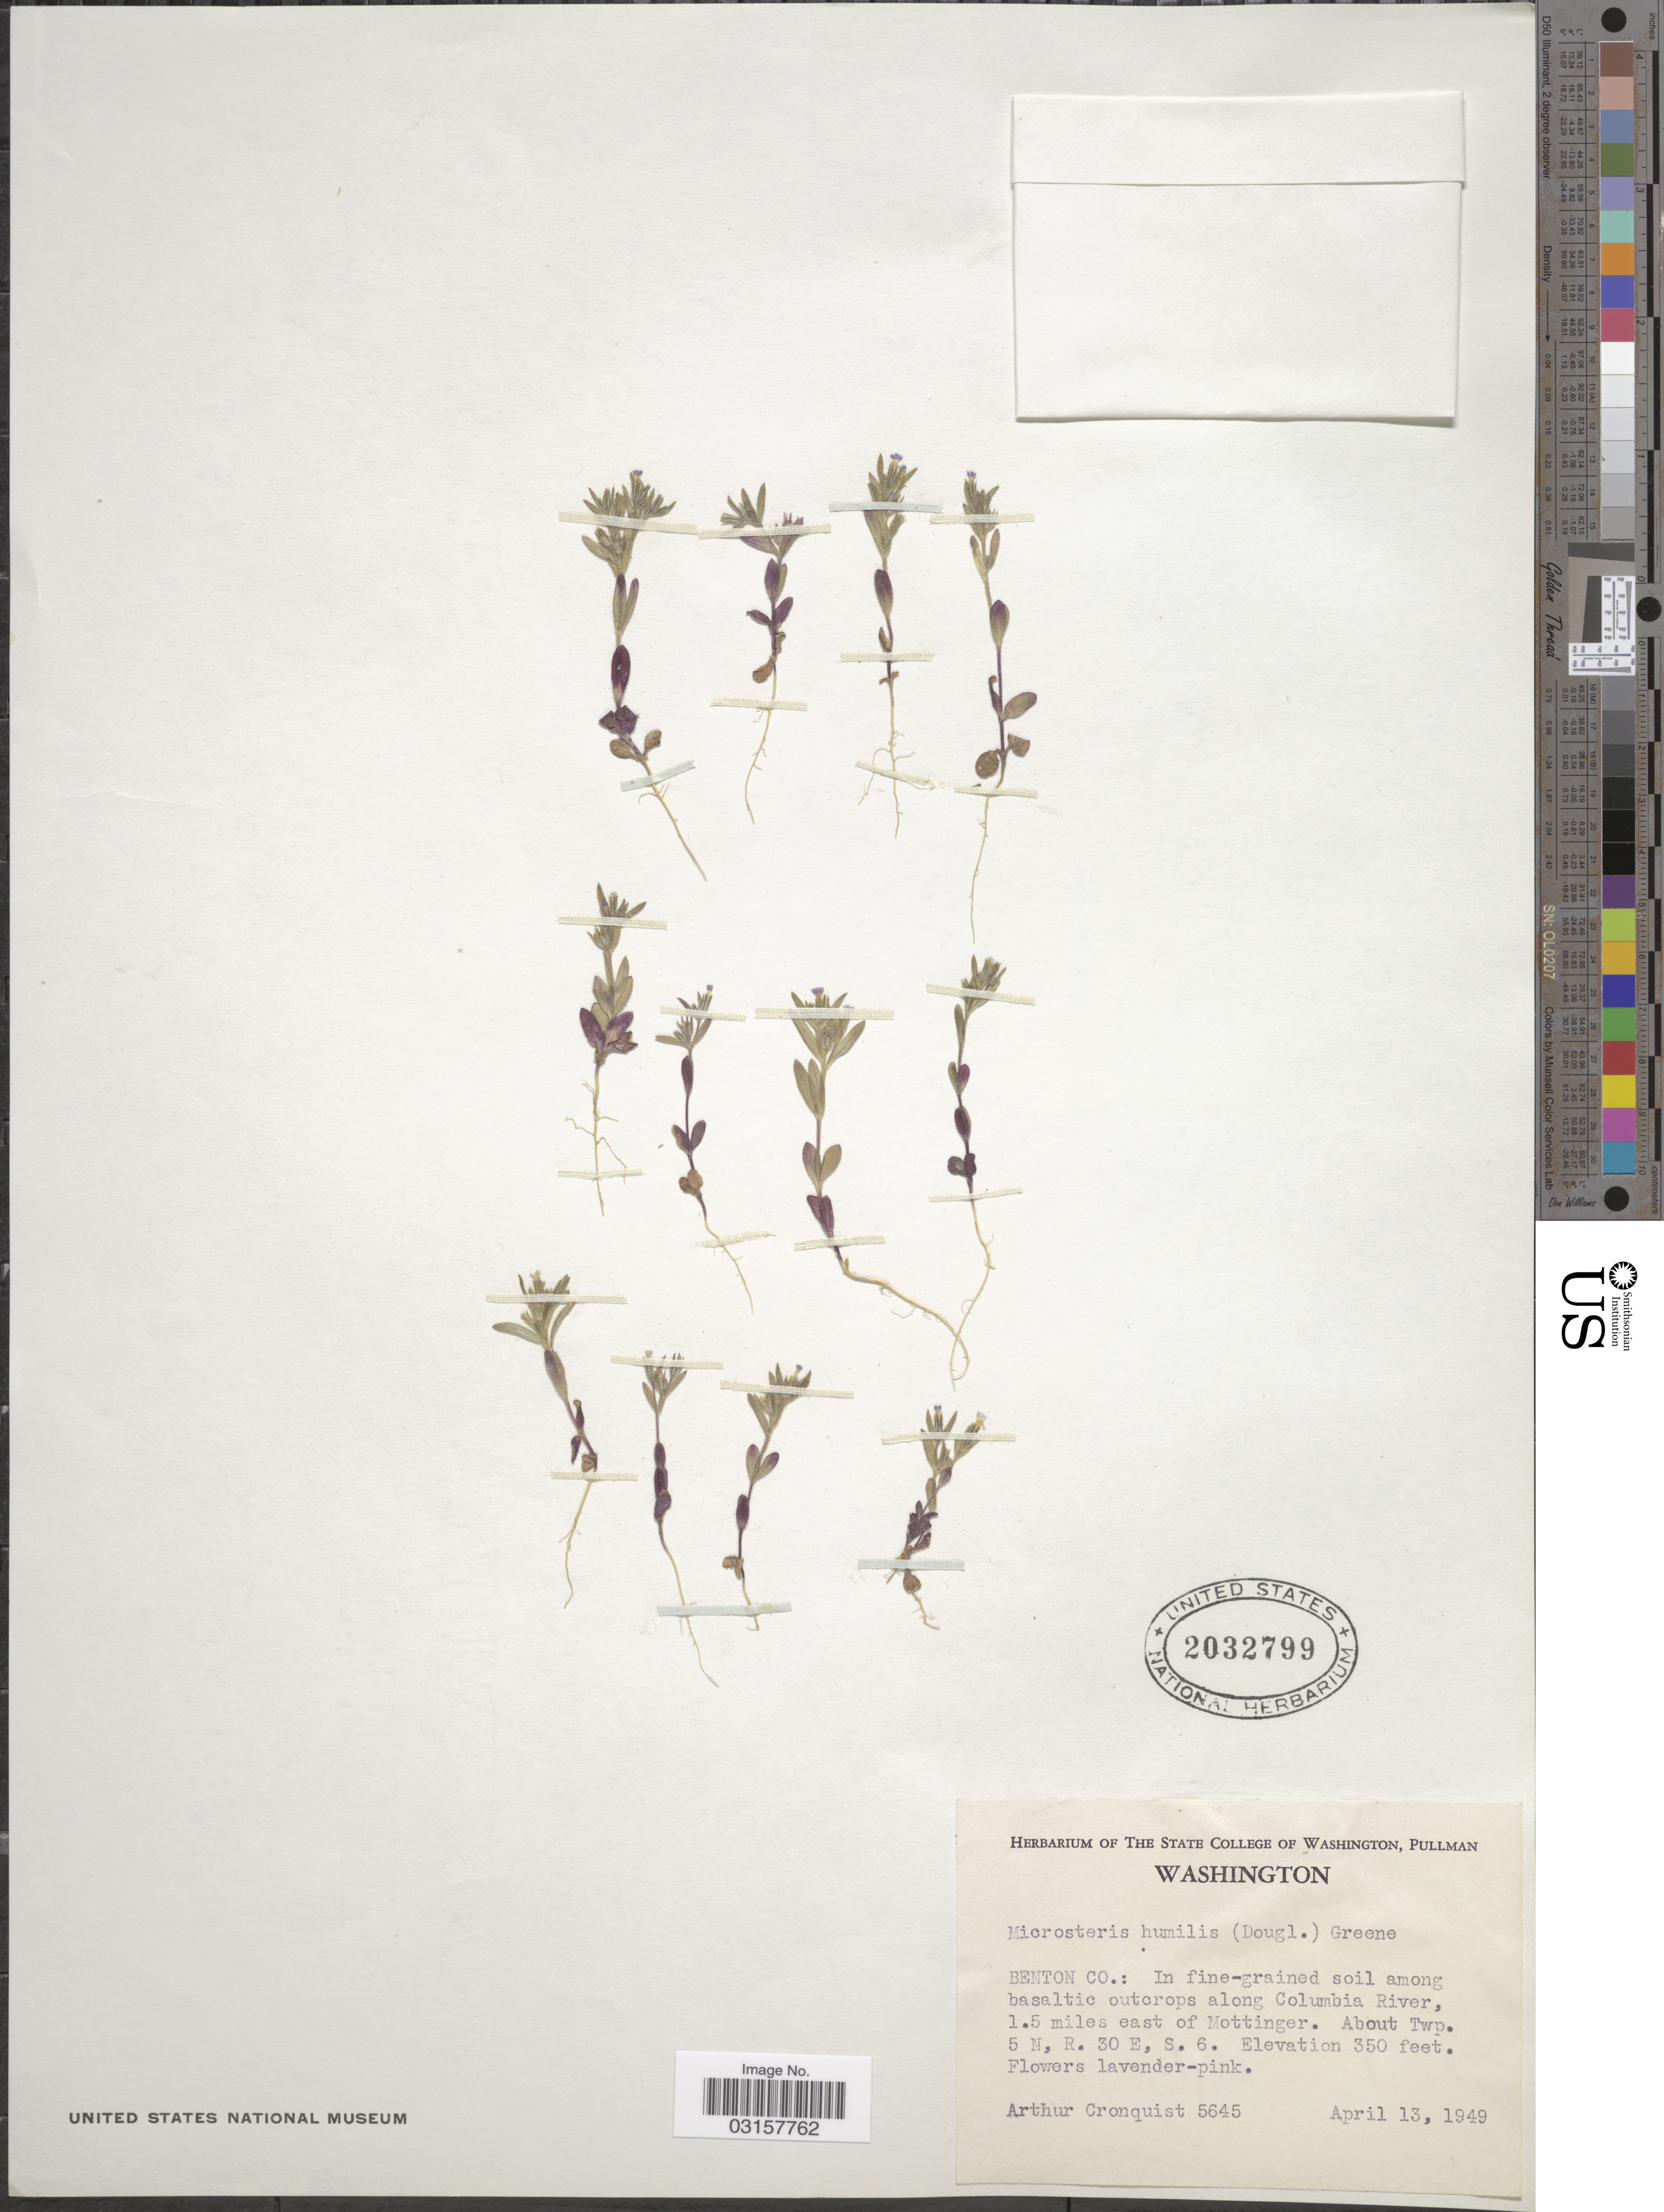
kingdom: Plantae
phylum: Tracheophyta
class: Magnoliopsida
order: Ericales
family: Polemoniaceae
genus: Microsteris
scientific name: Microsteris gracilis var. humilior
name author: (Hook.) Cronquist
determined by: (US) Smithsonian Institution - National Museum of Natural History - Department of Botany (UNITED STATES)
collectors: A. J. Cronquist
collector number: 5645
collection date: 1949-04-13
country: United States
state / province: Washington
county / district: Benton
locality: Benton Co.: In fine-grained soil among basaltic outcrops along Columbia River, 1.5 miles east of Mottinger. About Twp. 5 N, R. 30E, S. 6.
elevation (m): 107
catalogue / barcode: US 2032799